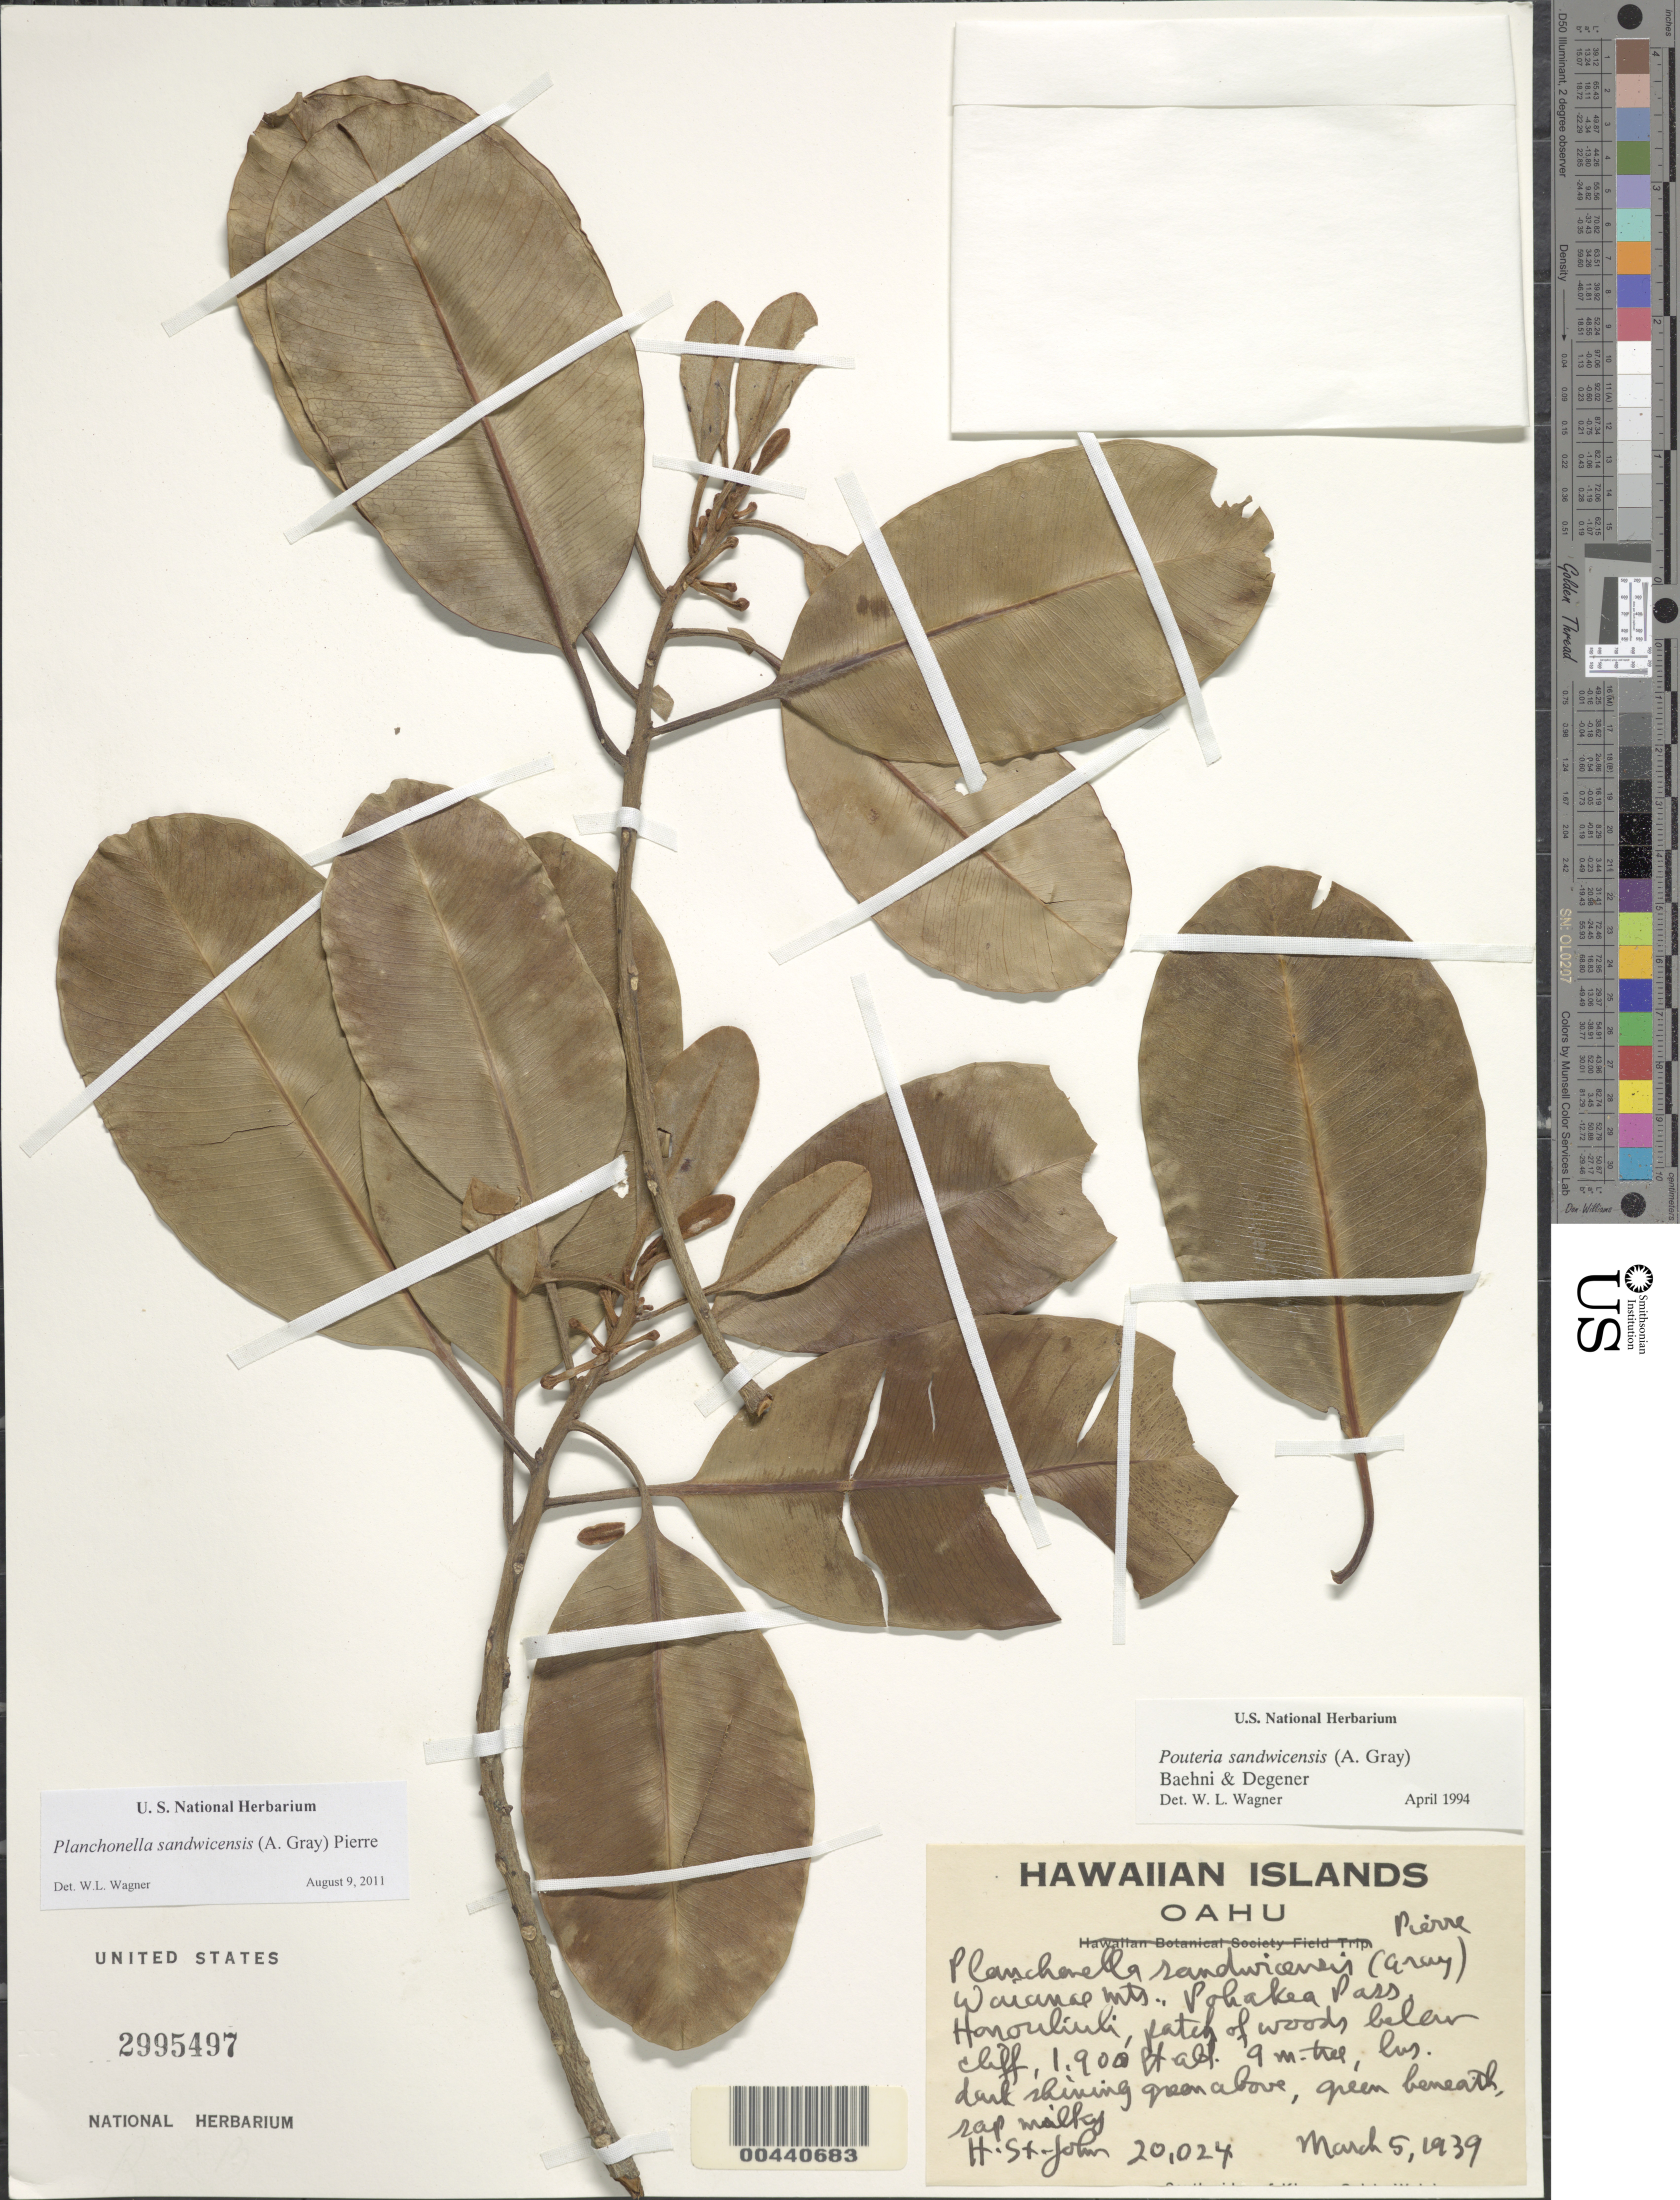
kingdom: Plantae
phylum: Tracheophyta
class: Magnoliopsida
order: Ericales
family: Sapotaceae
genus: Planchonella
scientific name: Planchonella sandwicensis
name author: (A. Gray) Pierre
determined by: Wagner, W. L., (BOT), Smithsonian Institution - National Museum of Natural History (UNITED STATES)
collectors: H. St. John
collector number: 20024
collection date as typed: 5 Mar 1939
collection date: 1939-03-05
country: United States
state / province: Hawaii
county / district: Honolulu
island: Oahu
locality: Waianae Mts., Pohakea Pass, Honouliuli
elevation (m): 579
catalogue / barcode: US 2995497